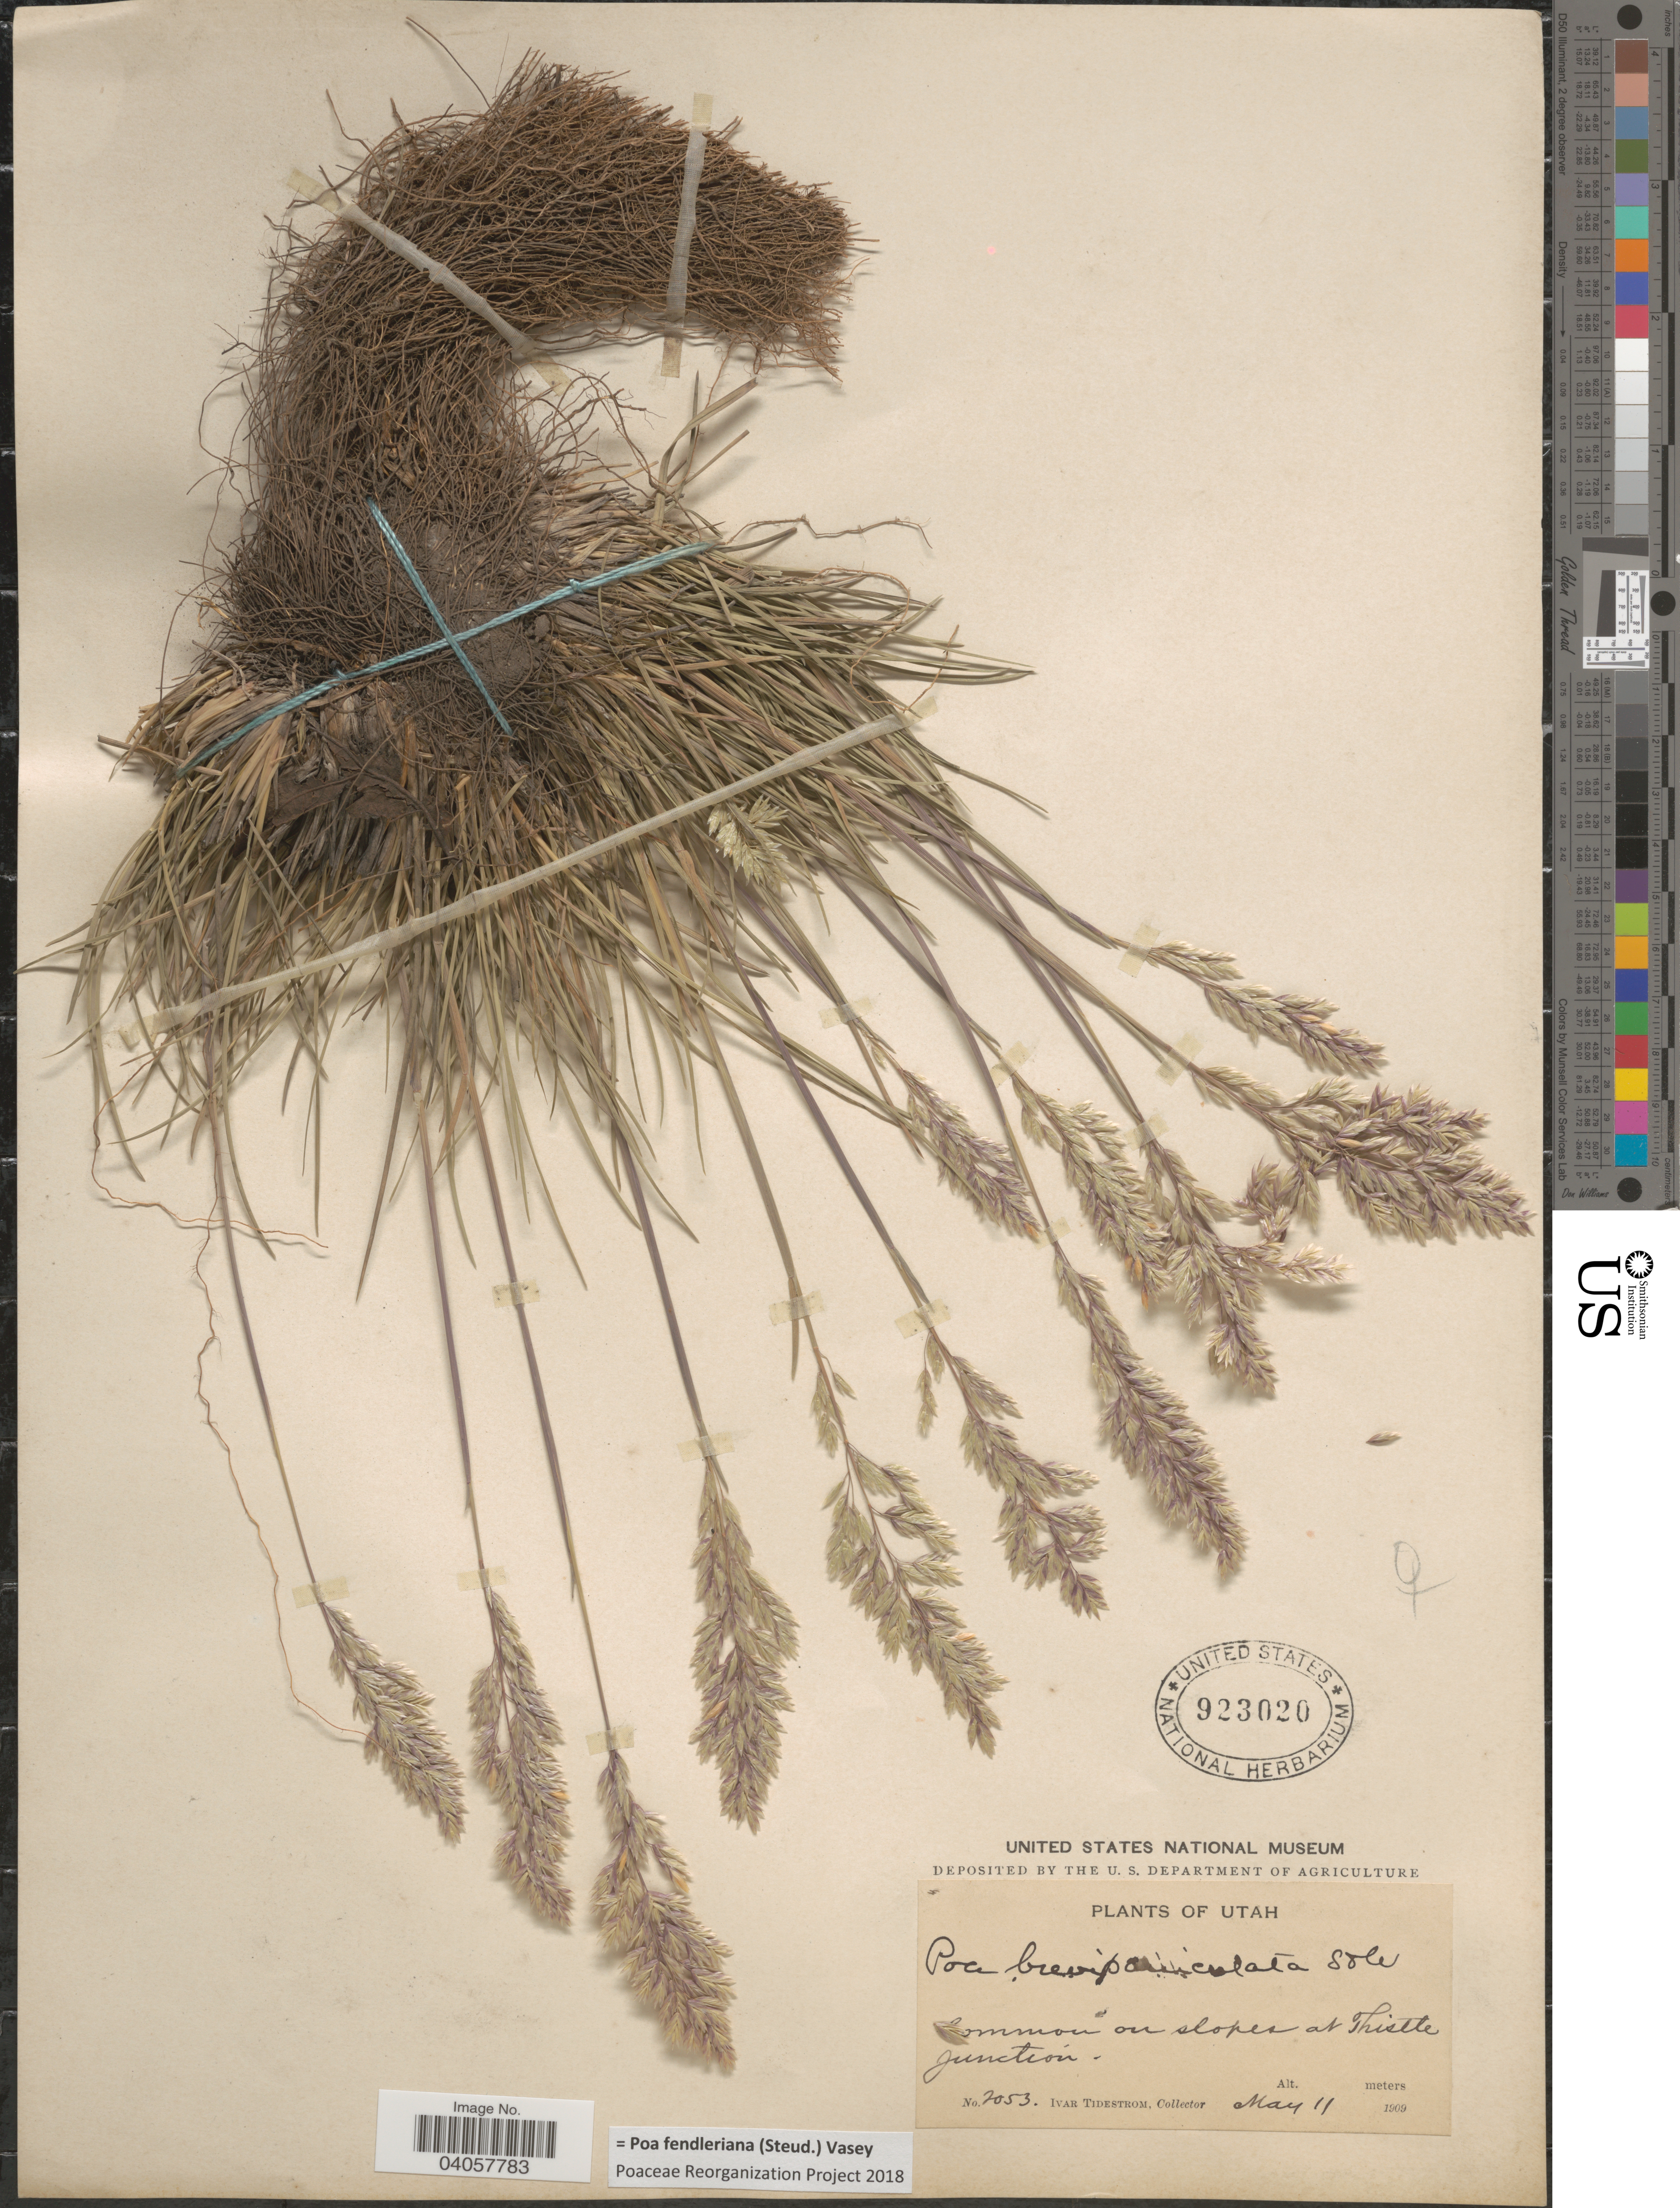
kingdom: Plantae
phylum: Tracheophyta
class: Liliopsida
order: Poales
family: Poaceae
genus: Poa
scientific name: Poa fendleriana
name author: (Steud.) Vasey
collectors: I. F. Tidestrom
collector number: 2053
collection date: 1909-05-11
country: United States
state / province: Utah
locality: On slopes at Thistle Junction.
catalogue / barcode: US 923020